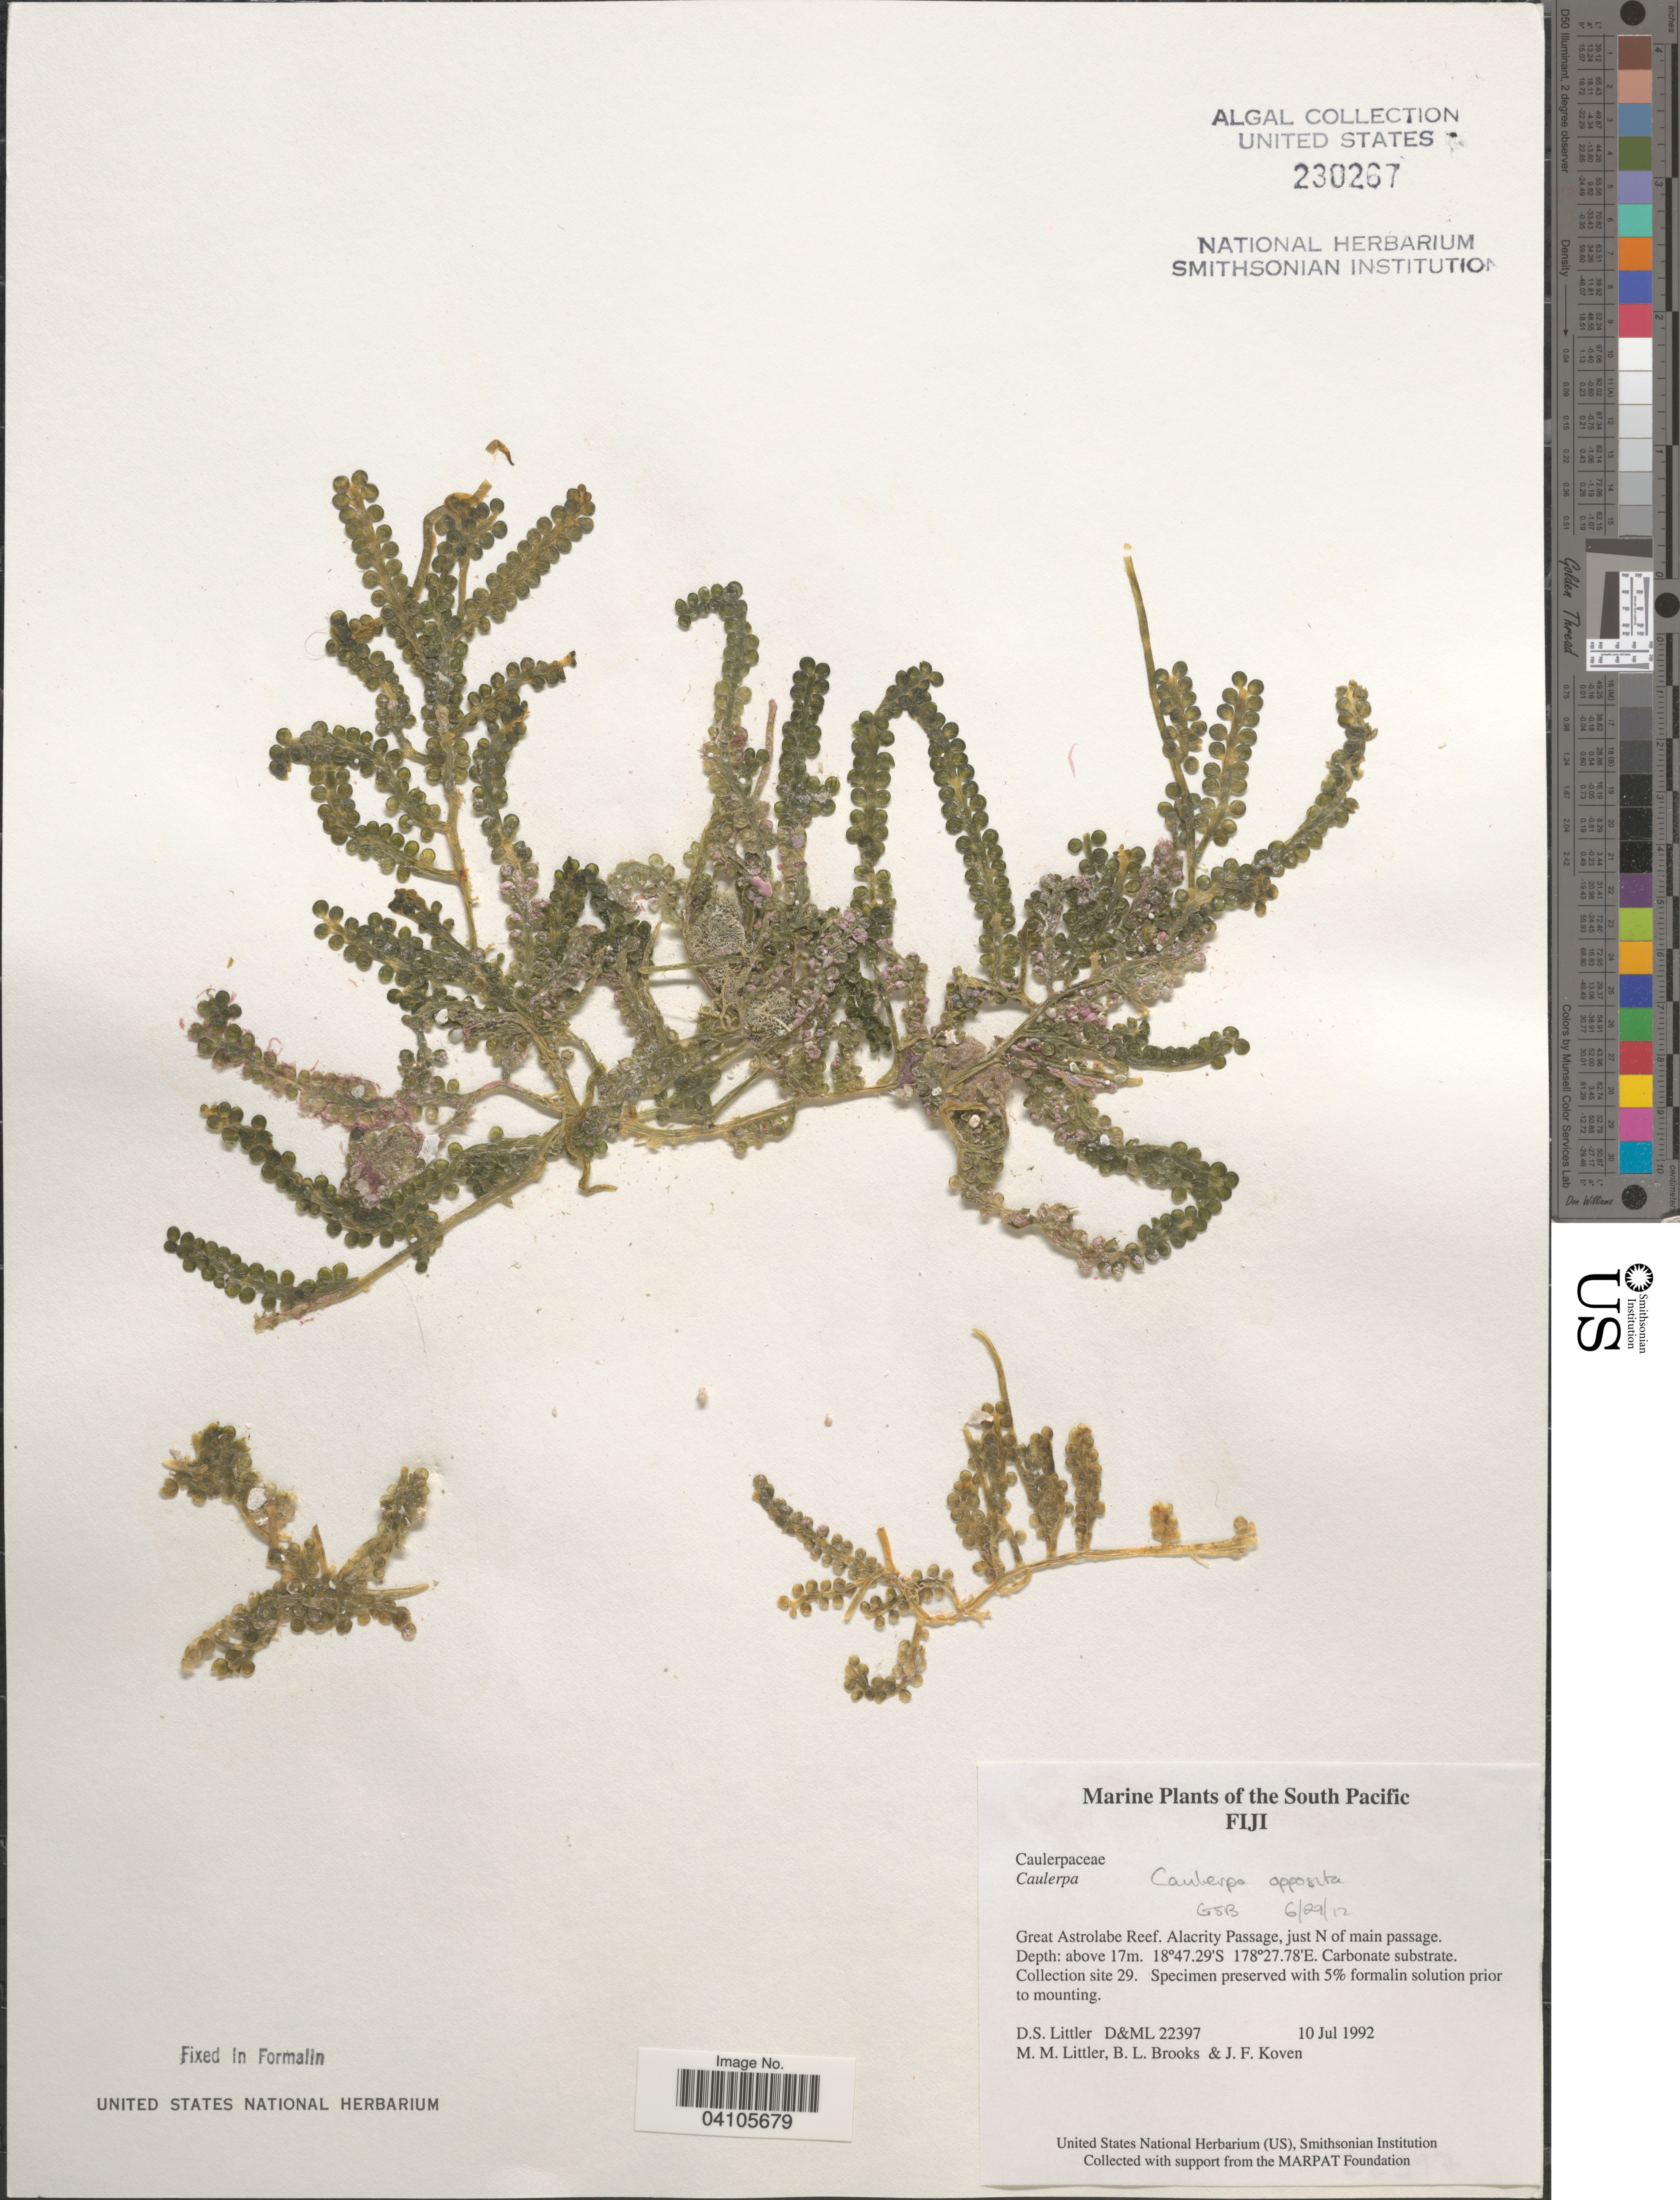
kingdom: Plantae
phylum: Chlorophyta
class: Ulvophyceae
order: Bryopsidales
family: Caulerpaceae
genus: Caulerpa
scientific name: Caulerpa opposita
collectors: D. S. Littler, B. Brooks & J. Koven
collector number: D&ML 22397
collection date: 1992-07-10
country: Fiji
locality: The South Pacific. Great Astrolabe Reef. Alacrity Passage, just N of main passage. Site 29.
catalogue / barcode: US 230267